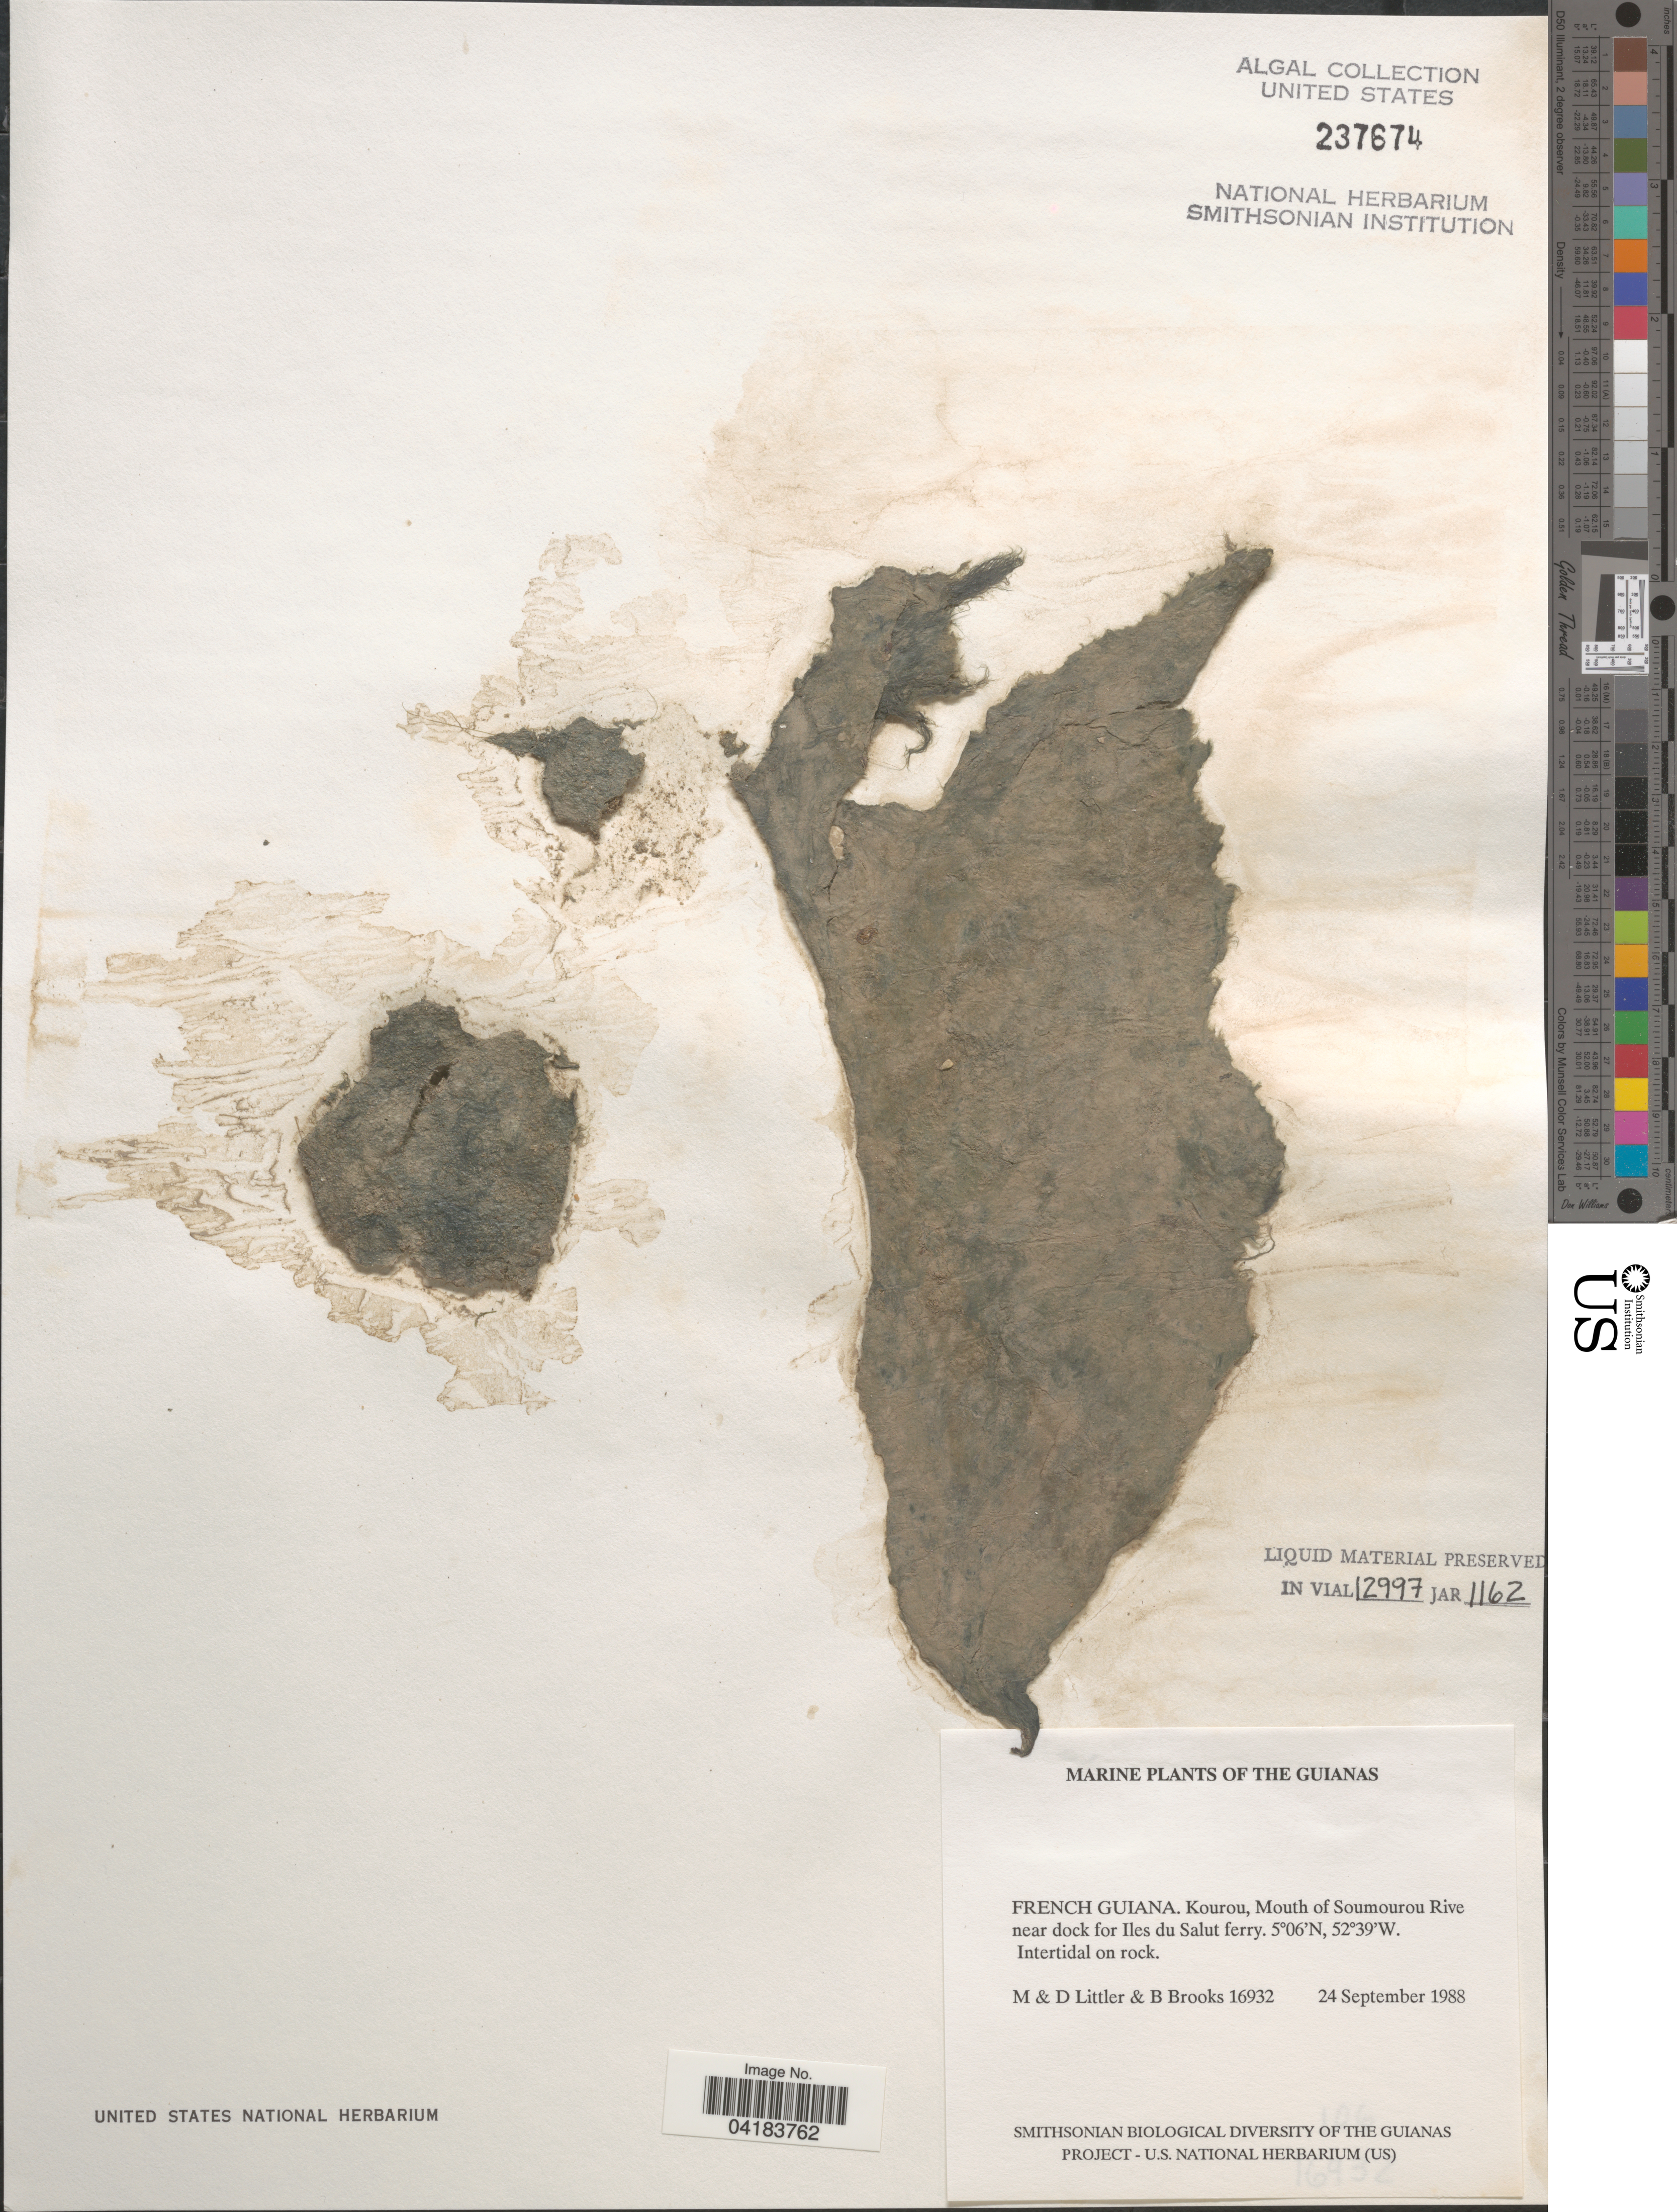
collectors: M. Littler, D. S. Littler & B. Brooks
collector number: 16932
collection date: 1988-09-24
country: French Guiana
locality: The Guianas. Kourou, Mouth of Soumourou Rive near dock for Iles du Salut ferry.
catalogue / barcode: US 237674